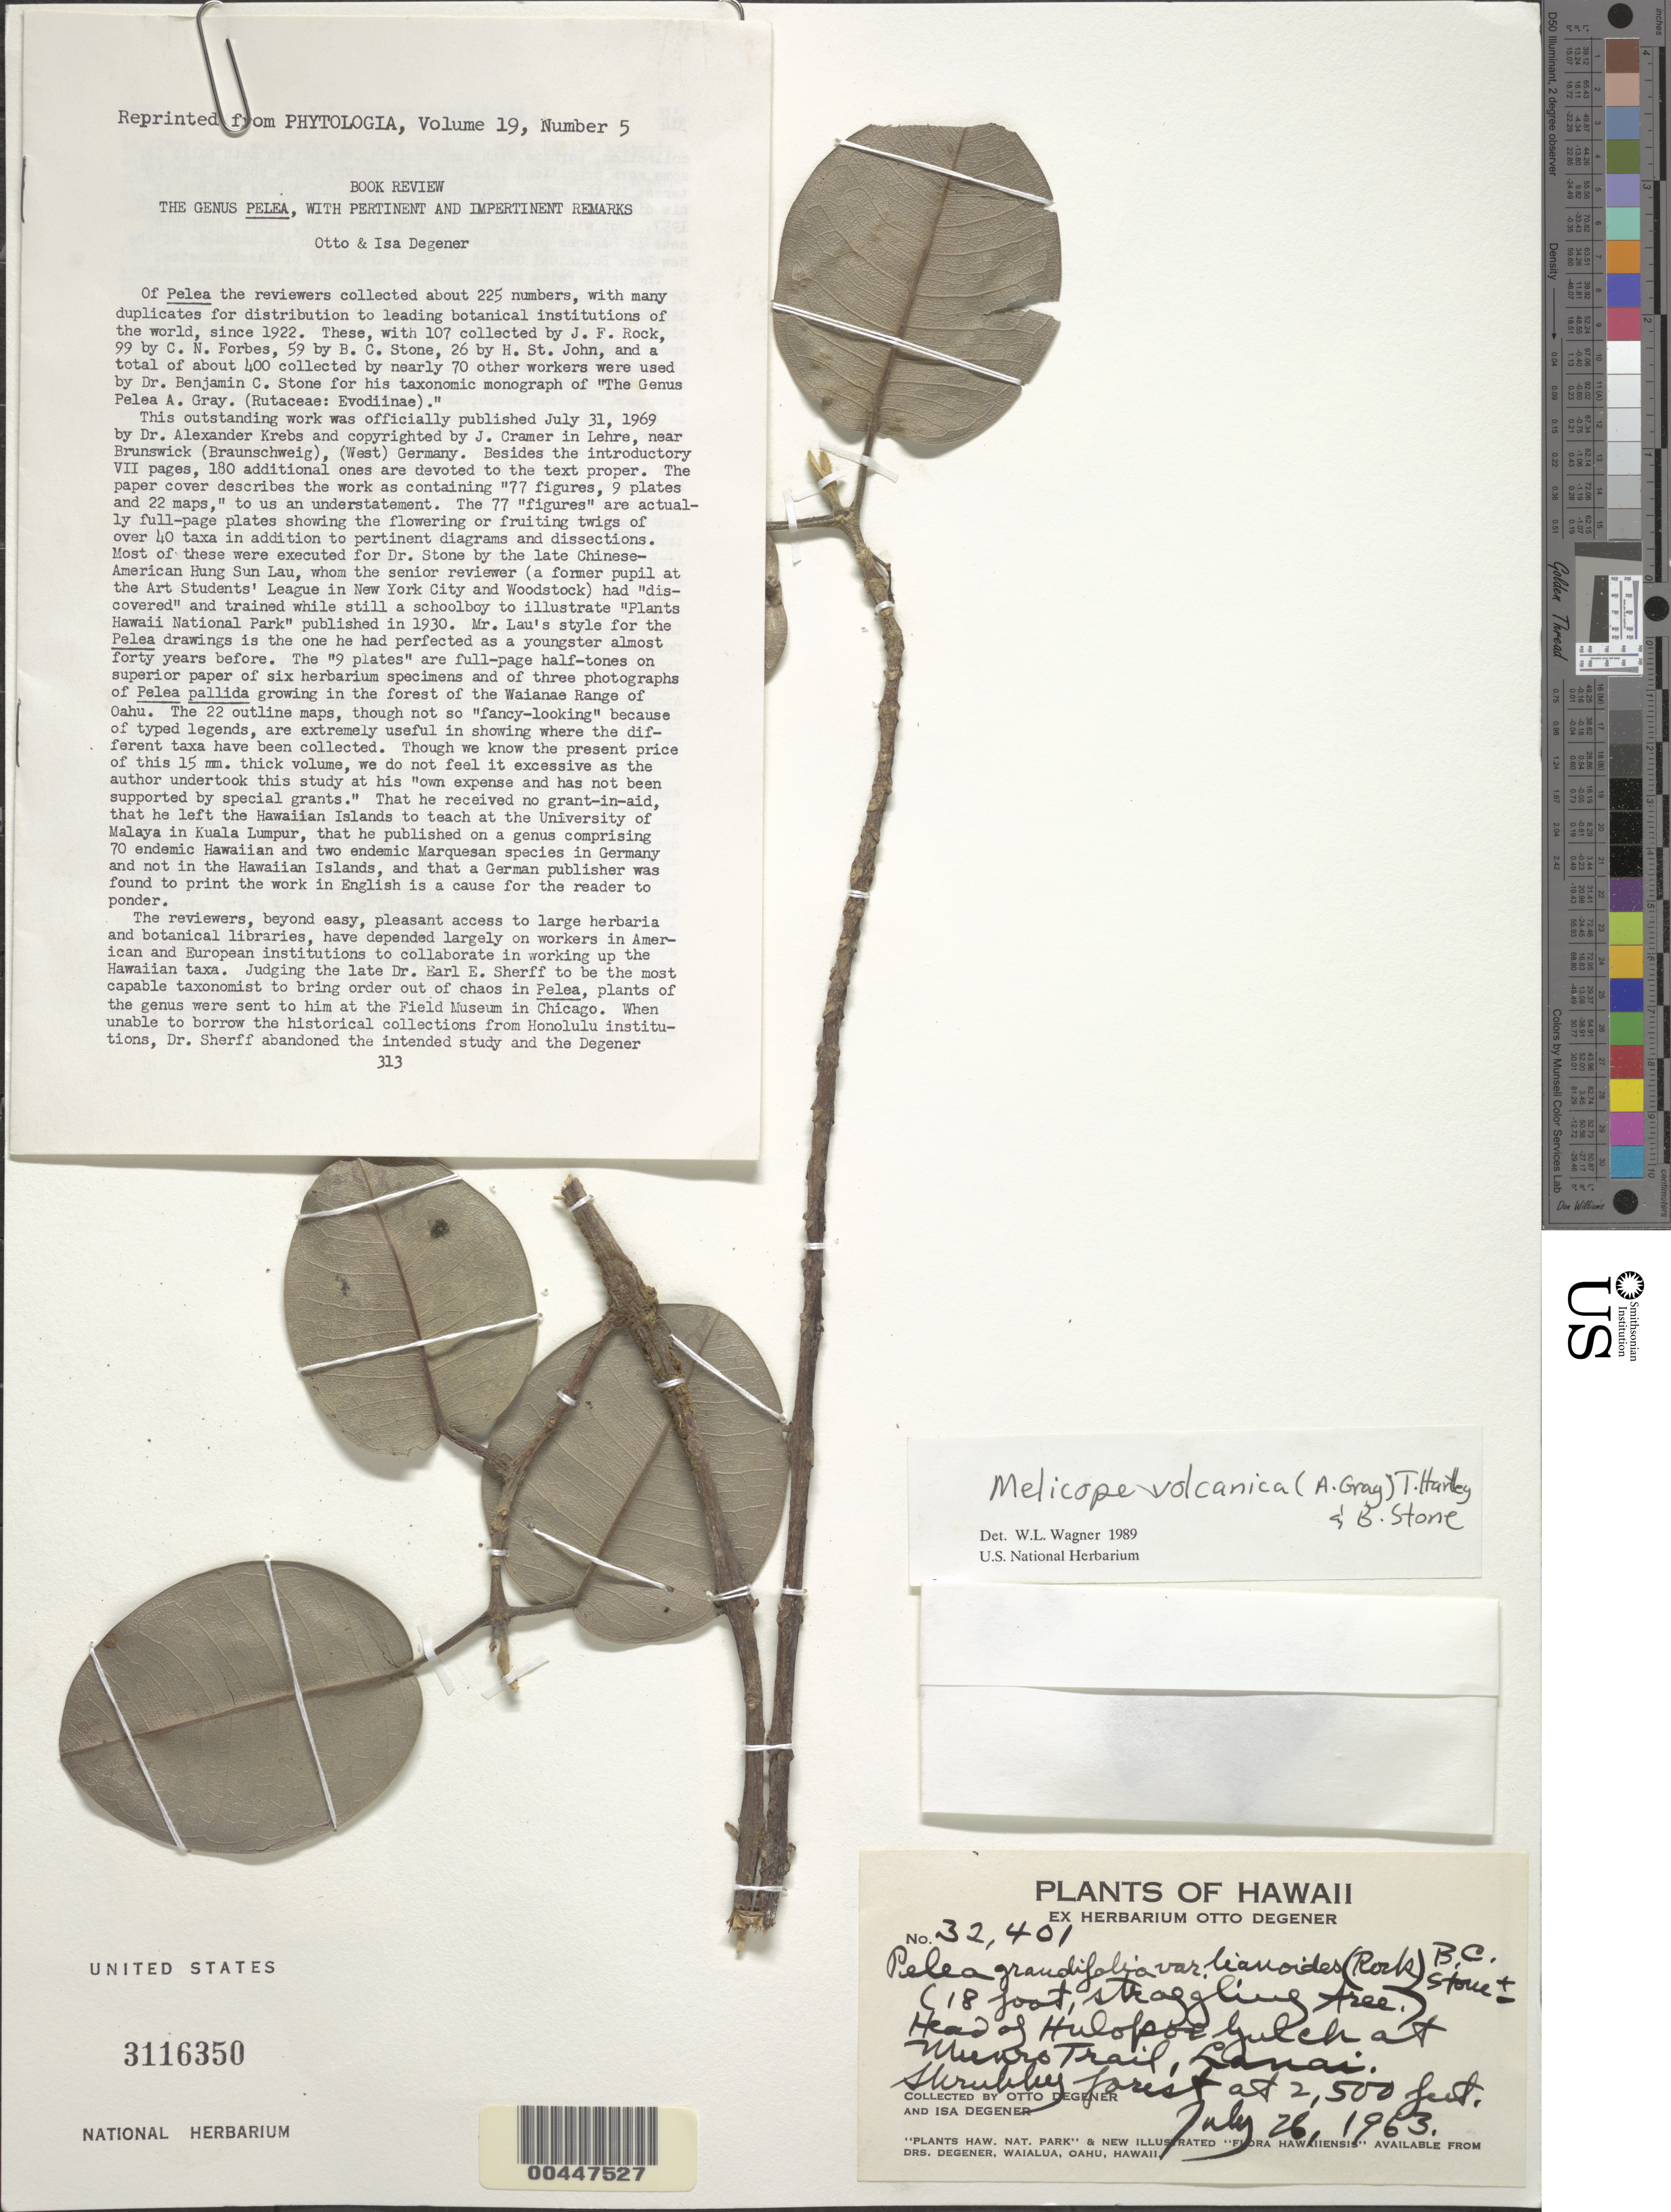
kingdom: Plantae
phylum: Tracheophyta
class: Magnoliopsida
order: Sapindales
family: Rutaceae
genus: Melicope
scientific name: Melicope volcanica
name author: (A. Gray) T.G. Hartley & B.C. Stone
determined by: Wagner, W. L., (BOT), Smithsonian Institution - National Museum of Natural History (UNITED STATES)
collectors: O. Degener & I. Degener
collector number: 32401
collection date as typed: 26 Jul 1963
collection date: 1963-07-26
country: United States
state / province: Hawaii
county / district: Maui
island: Lana'i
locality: Head of Hulopoe Gulch at Munro Trail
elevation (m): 762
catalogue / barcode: US 3116350